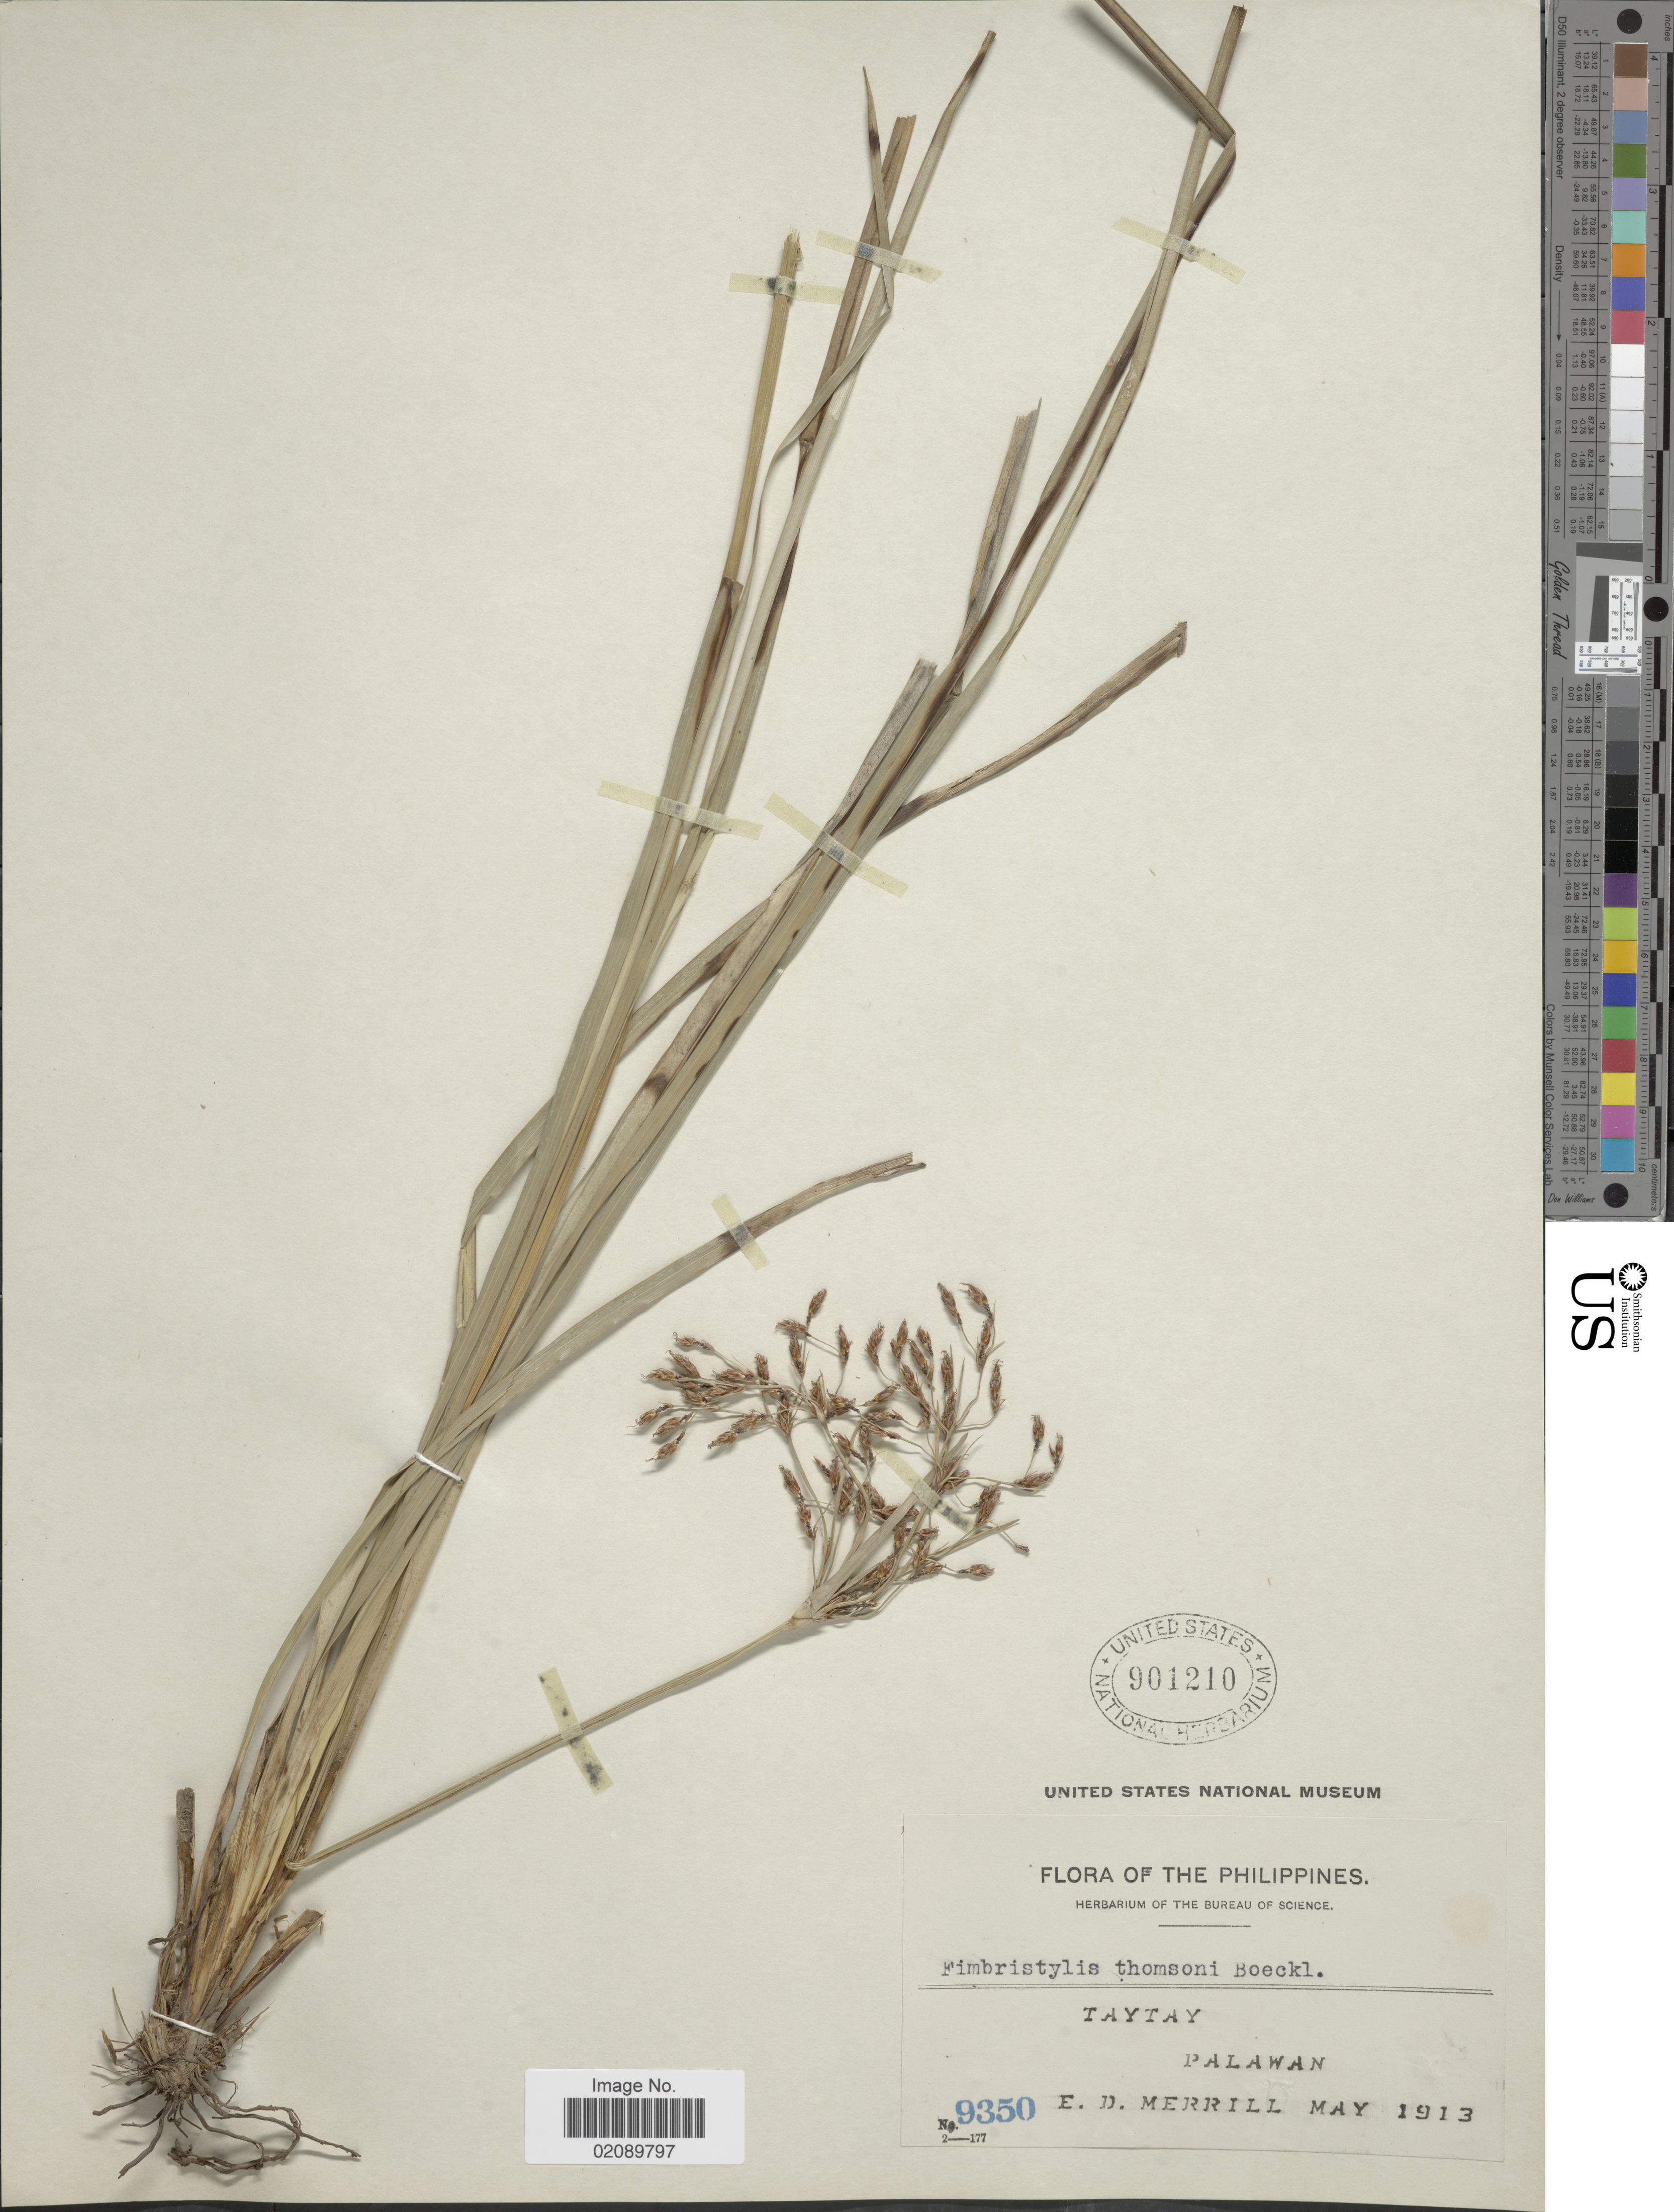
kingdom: Plantae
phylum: Tracheophyta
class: Liliopsida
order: Poales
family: Cyperaceae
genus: Fimbristylis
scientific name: Fimbristylis thomsonii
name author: Boeckeler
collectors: E. D. Merrill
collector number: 9350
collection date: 1913-05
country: Philippines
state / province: Mimaropa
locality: Taytay, Palawan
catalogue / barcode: US 901210